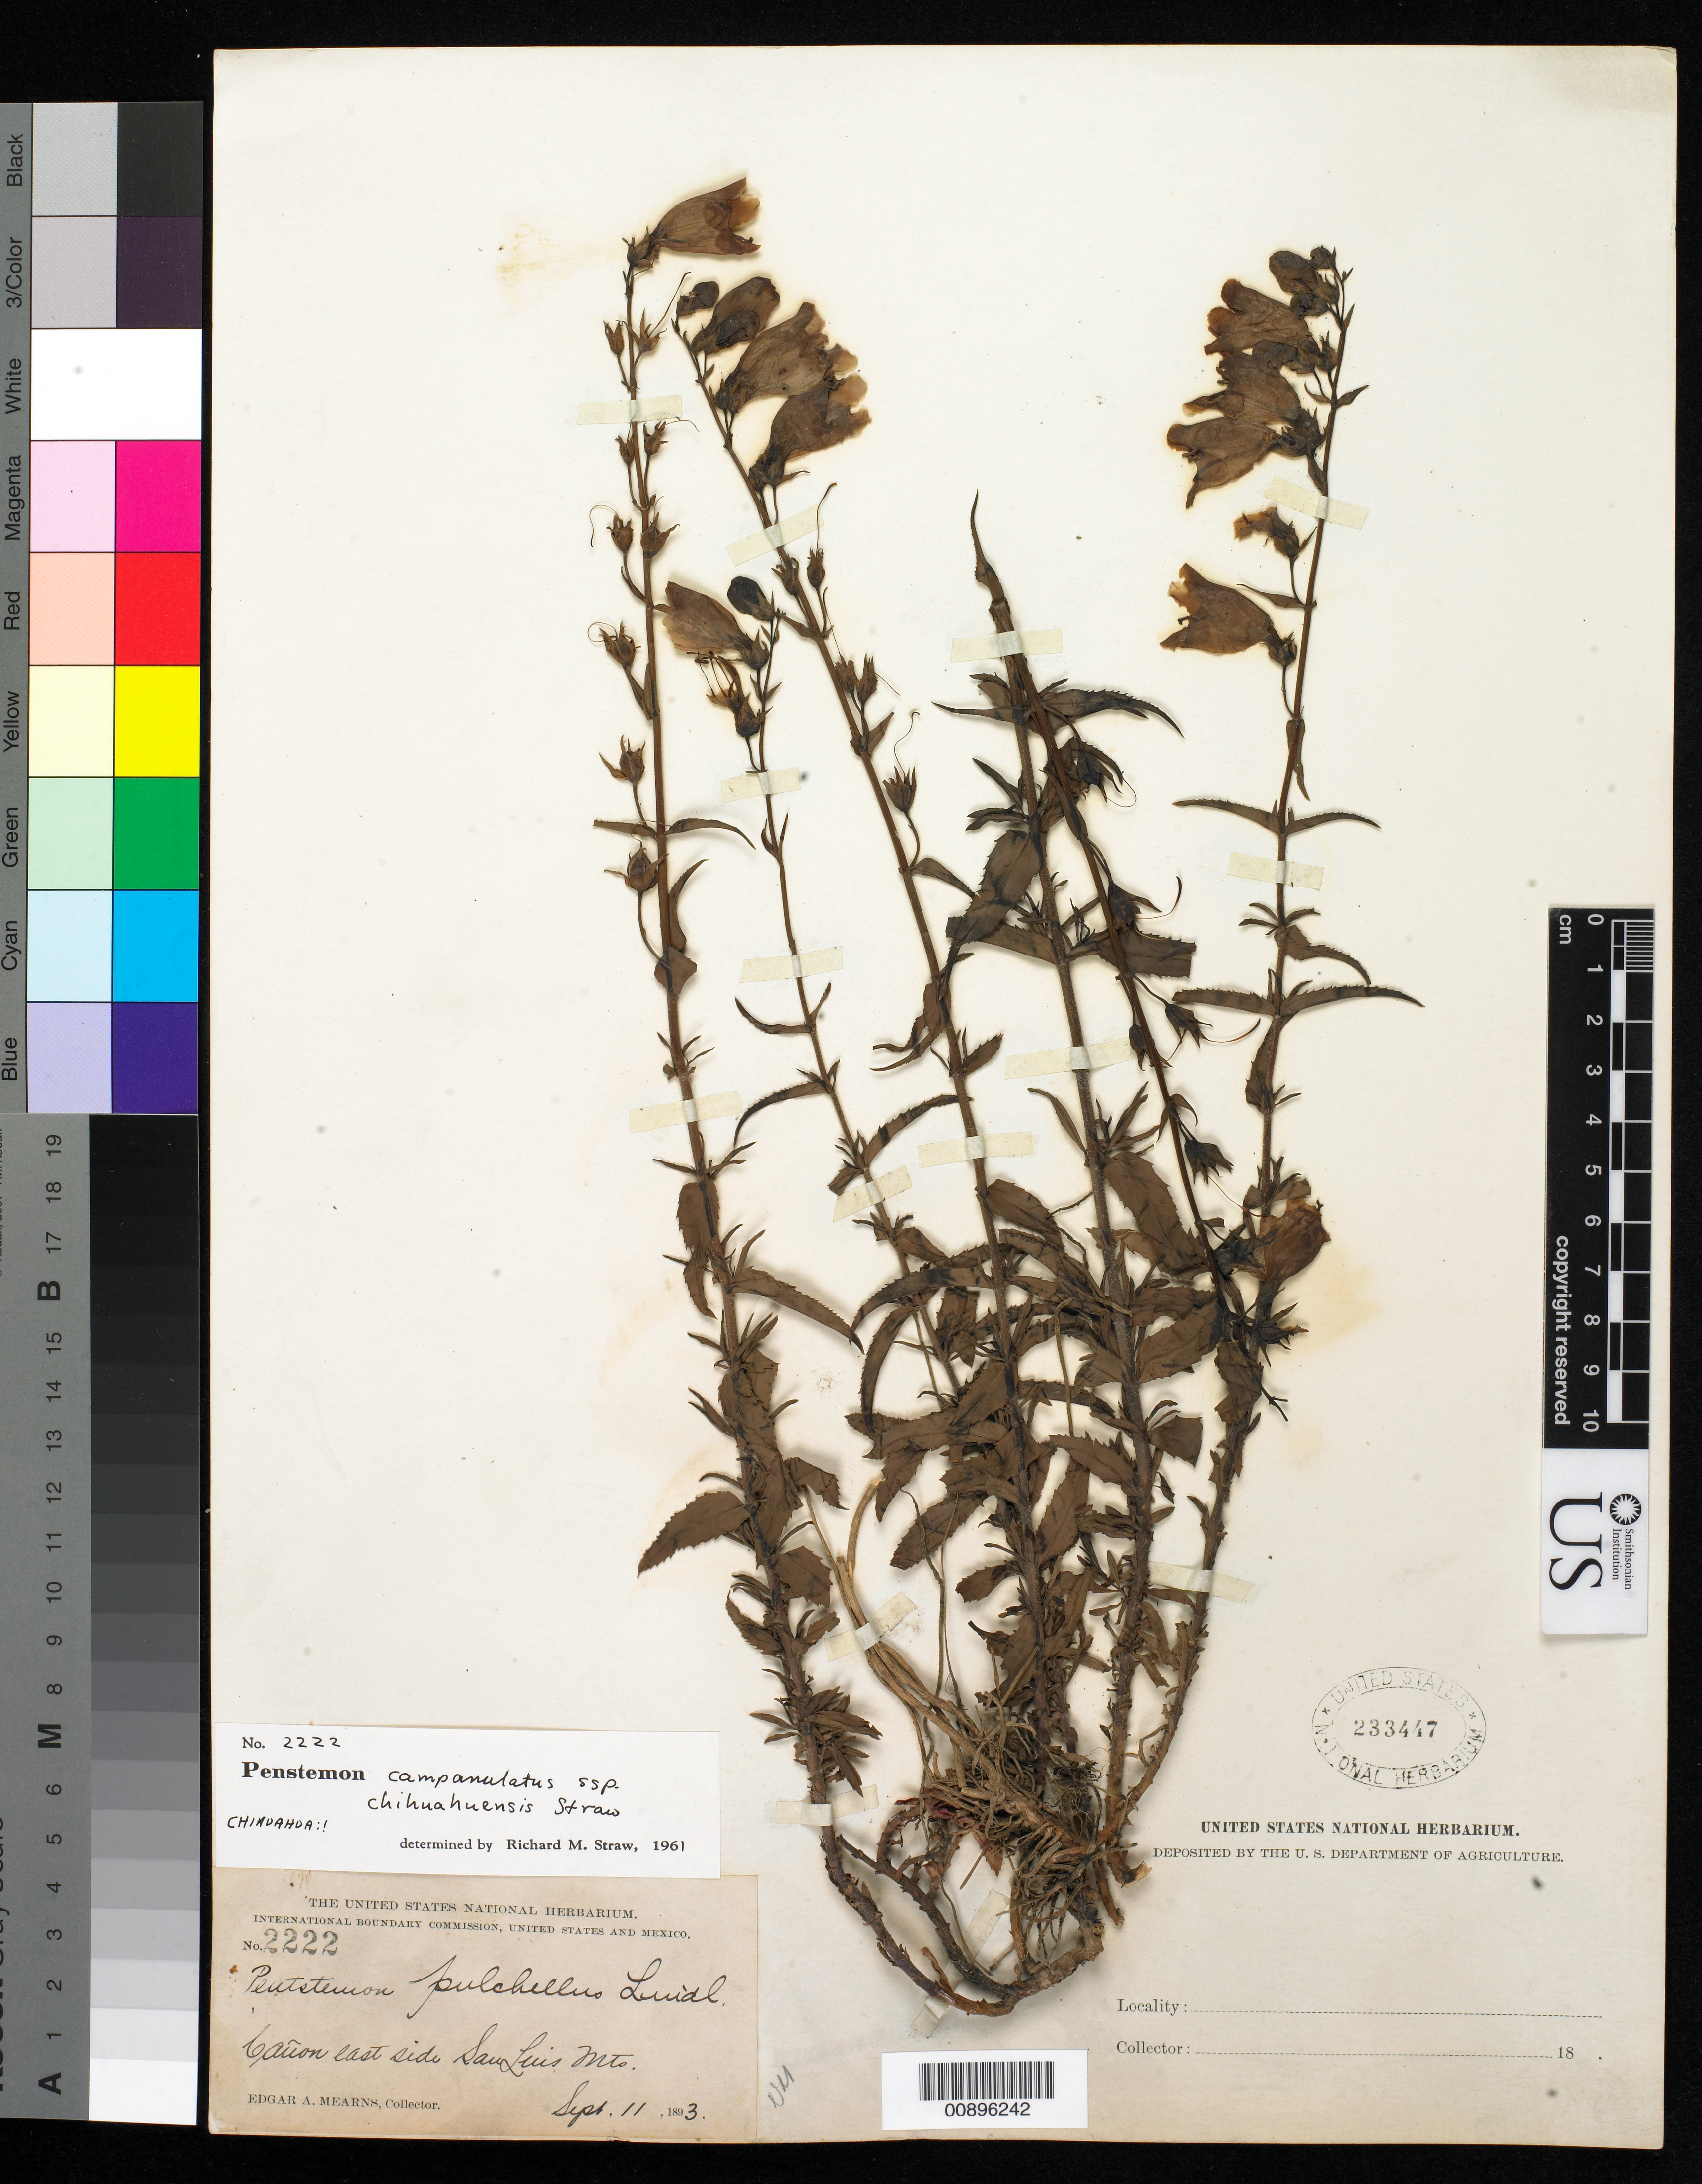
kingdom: Plantae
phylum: Tracheophyta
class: Magnoliopsida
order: Lamiales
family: Plantaginaceae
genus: Penstemon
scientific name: Penstemon campanulatus subsp. chihuahuensis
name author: Straw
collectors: E. A. Mearns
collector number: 2222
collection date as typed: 11 Sep 1893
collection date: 1893-09-11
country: United States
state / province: New Mexico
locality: Cañon east side San Luis Mts.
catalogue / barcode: US 233447